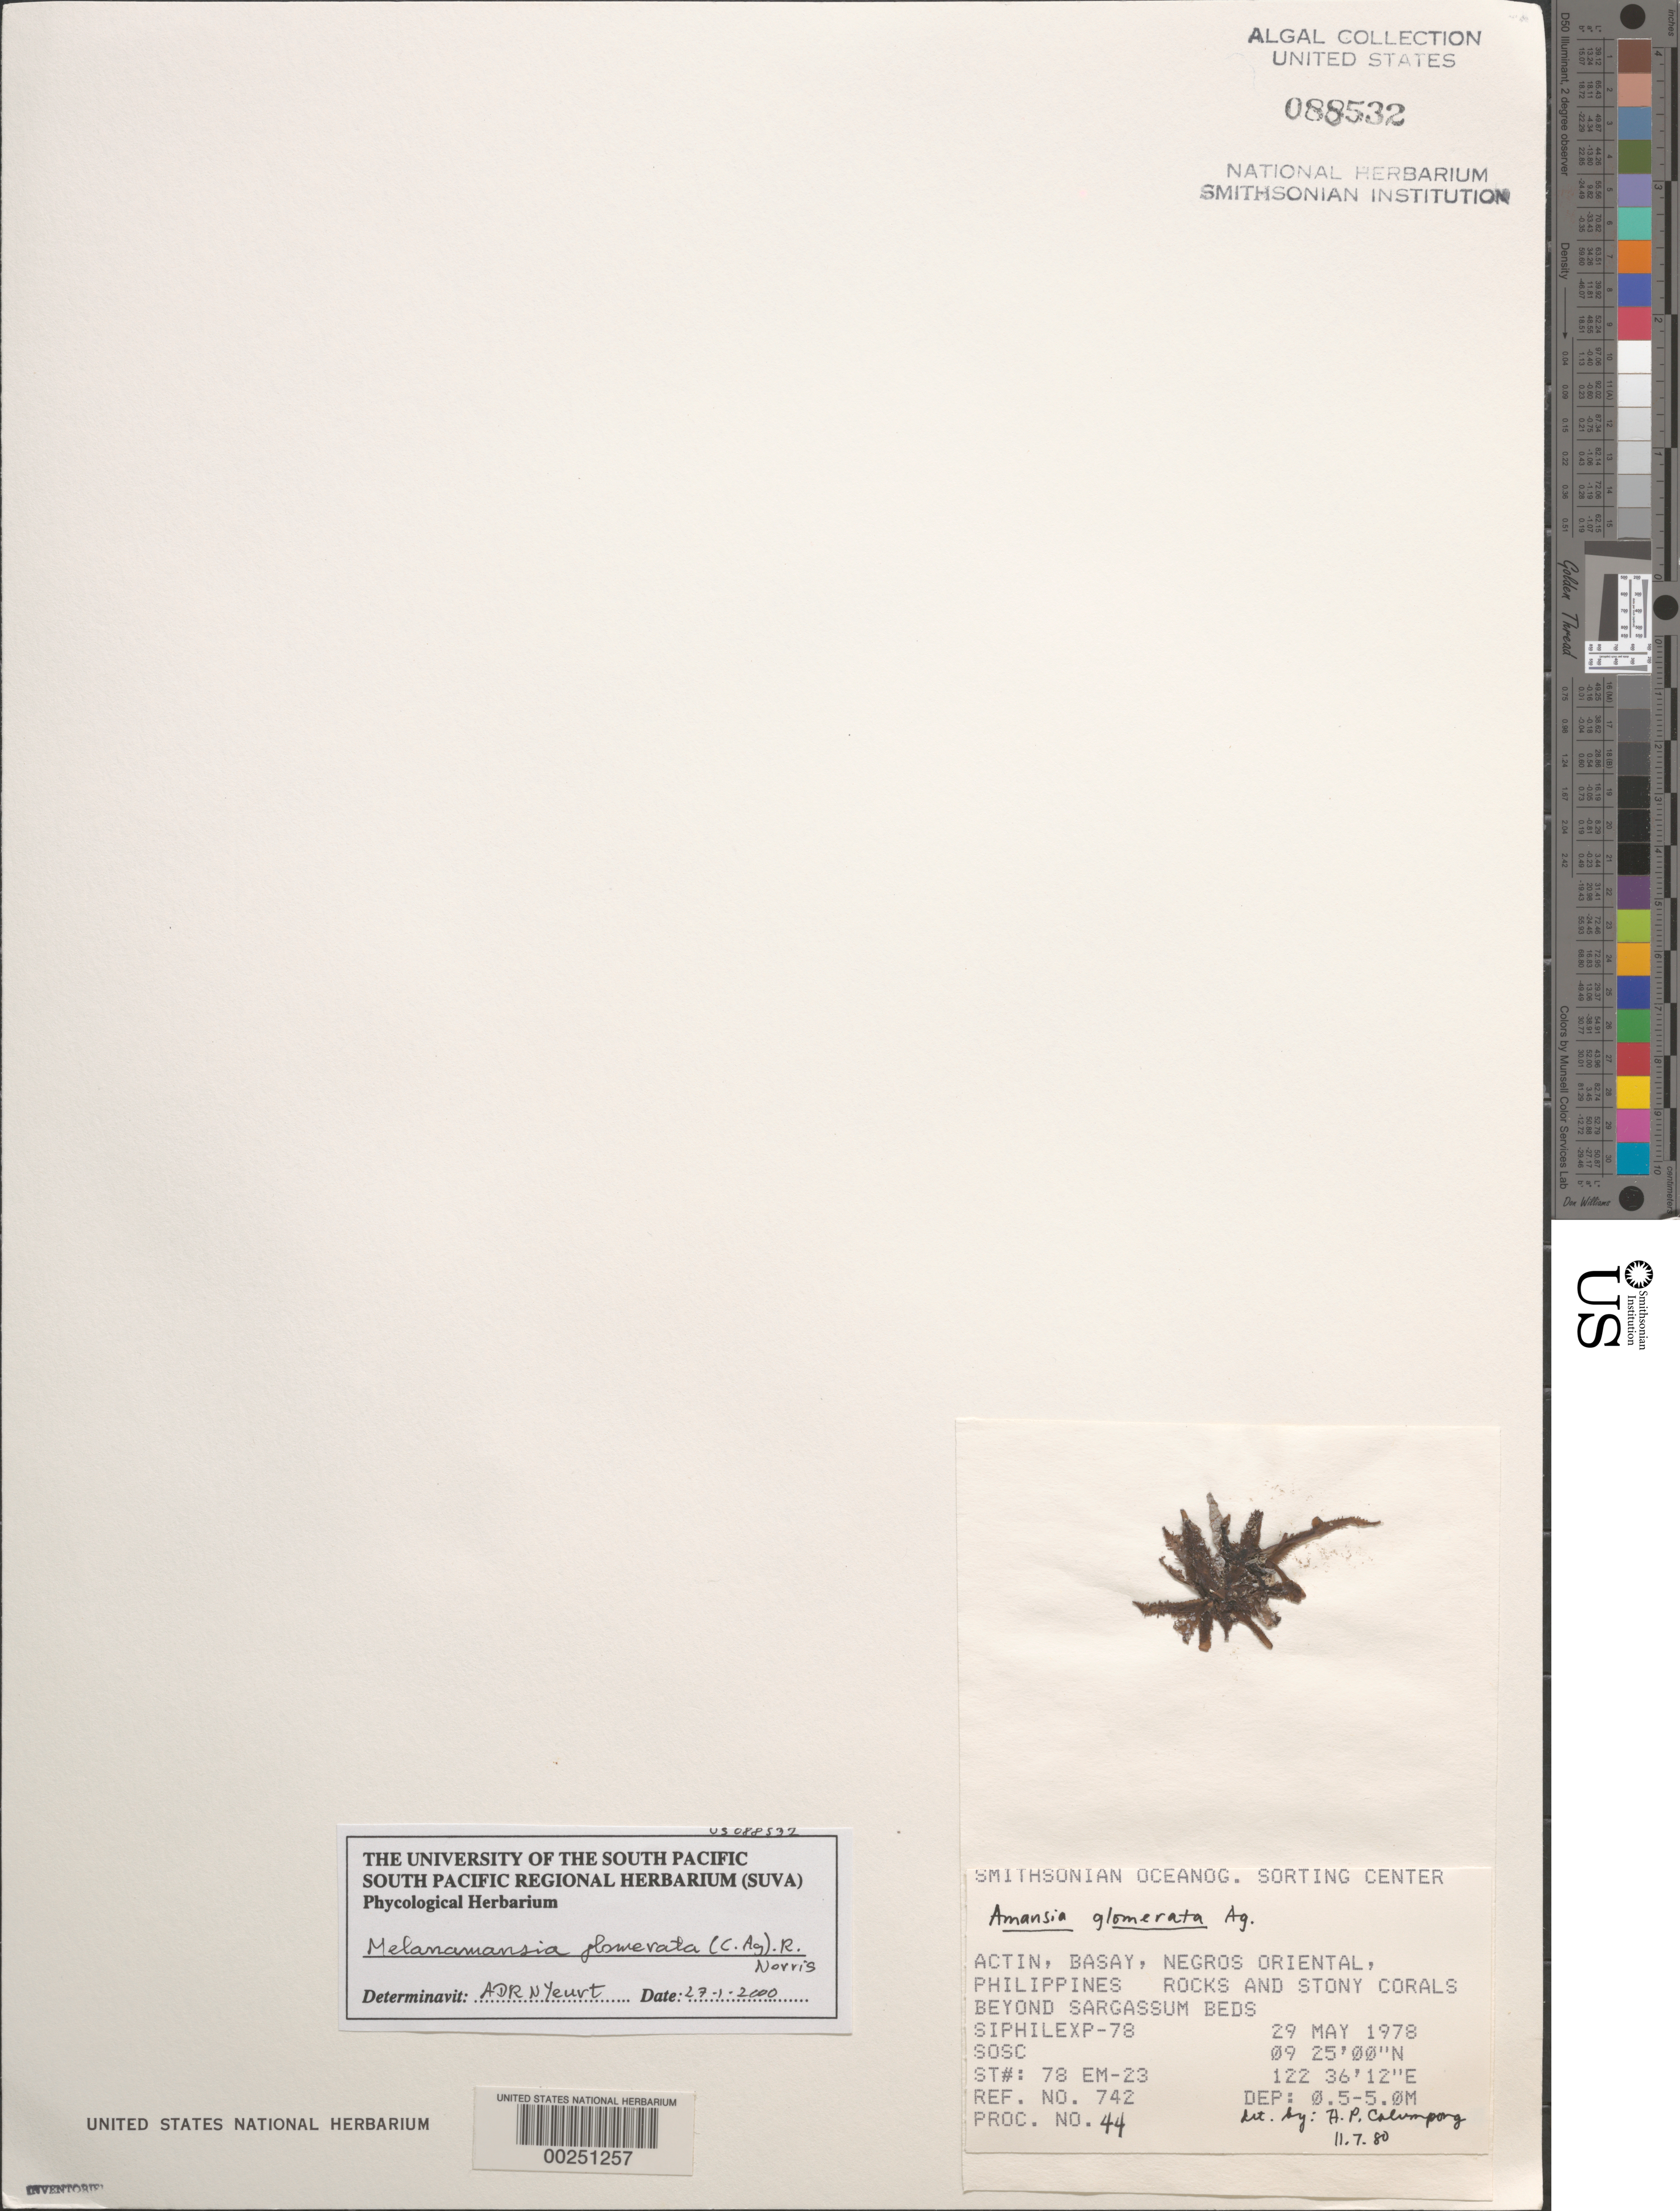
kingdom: Plantae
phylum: Rhodophyta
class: Florideophyceae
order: Ceramiales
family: Rhodomelaceae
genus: Amansia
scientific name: Amansia glomerata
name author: C. Agardh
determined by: Algae name updating Project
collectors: SOSC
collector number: Station 78 EM-23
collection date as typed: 29 May 1978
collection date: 1978-05-29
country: Philippines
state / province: Central Visayas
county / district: Negros Oriental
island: Negros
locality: Actin, Basay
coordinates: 09 25'00"N, 122 36'12"E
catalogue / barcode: US 88532